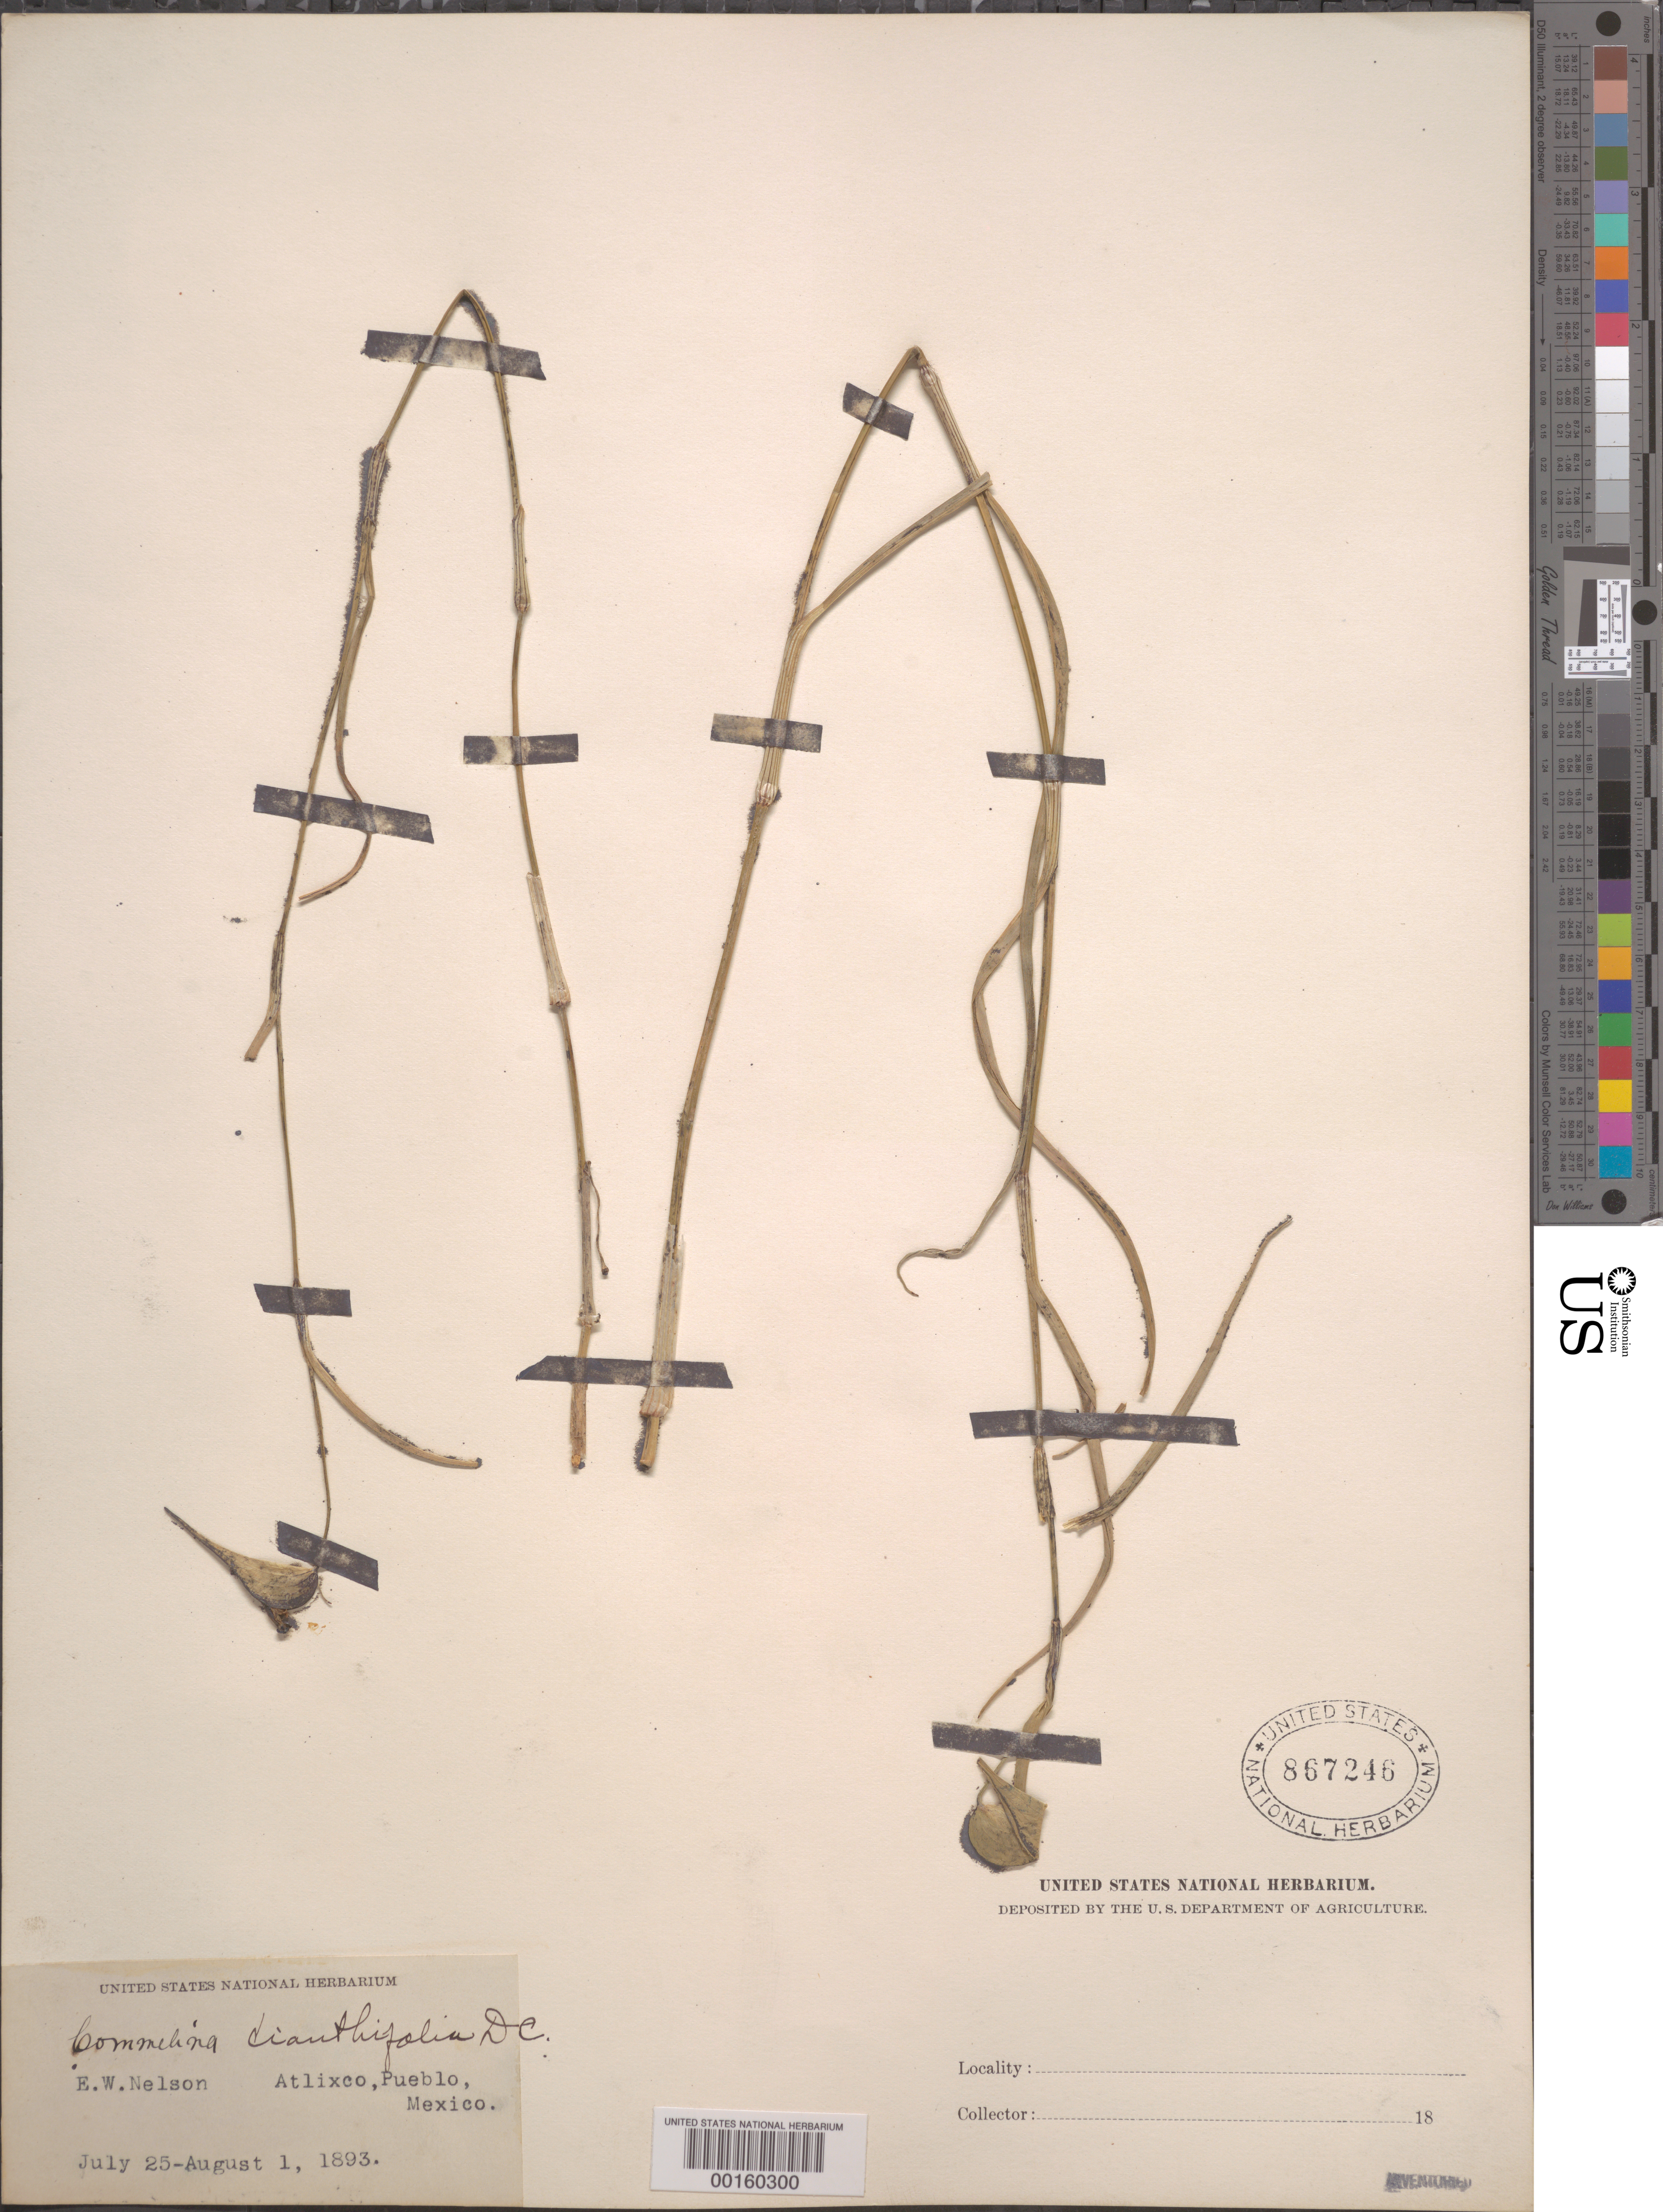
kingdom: Plantae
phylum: Tracheophyta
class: Liliopsida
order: Commelinales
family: Commelinaceae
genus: Commelina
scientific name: Commelina dianthifolia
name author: Redouté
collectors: E. W. Nelson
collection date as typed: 25 Jul 1893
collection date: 1893-07-25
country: Mexico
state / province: Puebla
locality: Atlixco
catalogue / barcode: US 867246